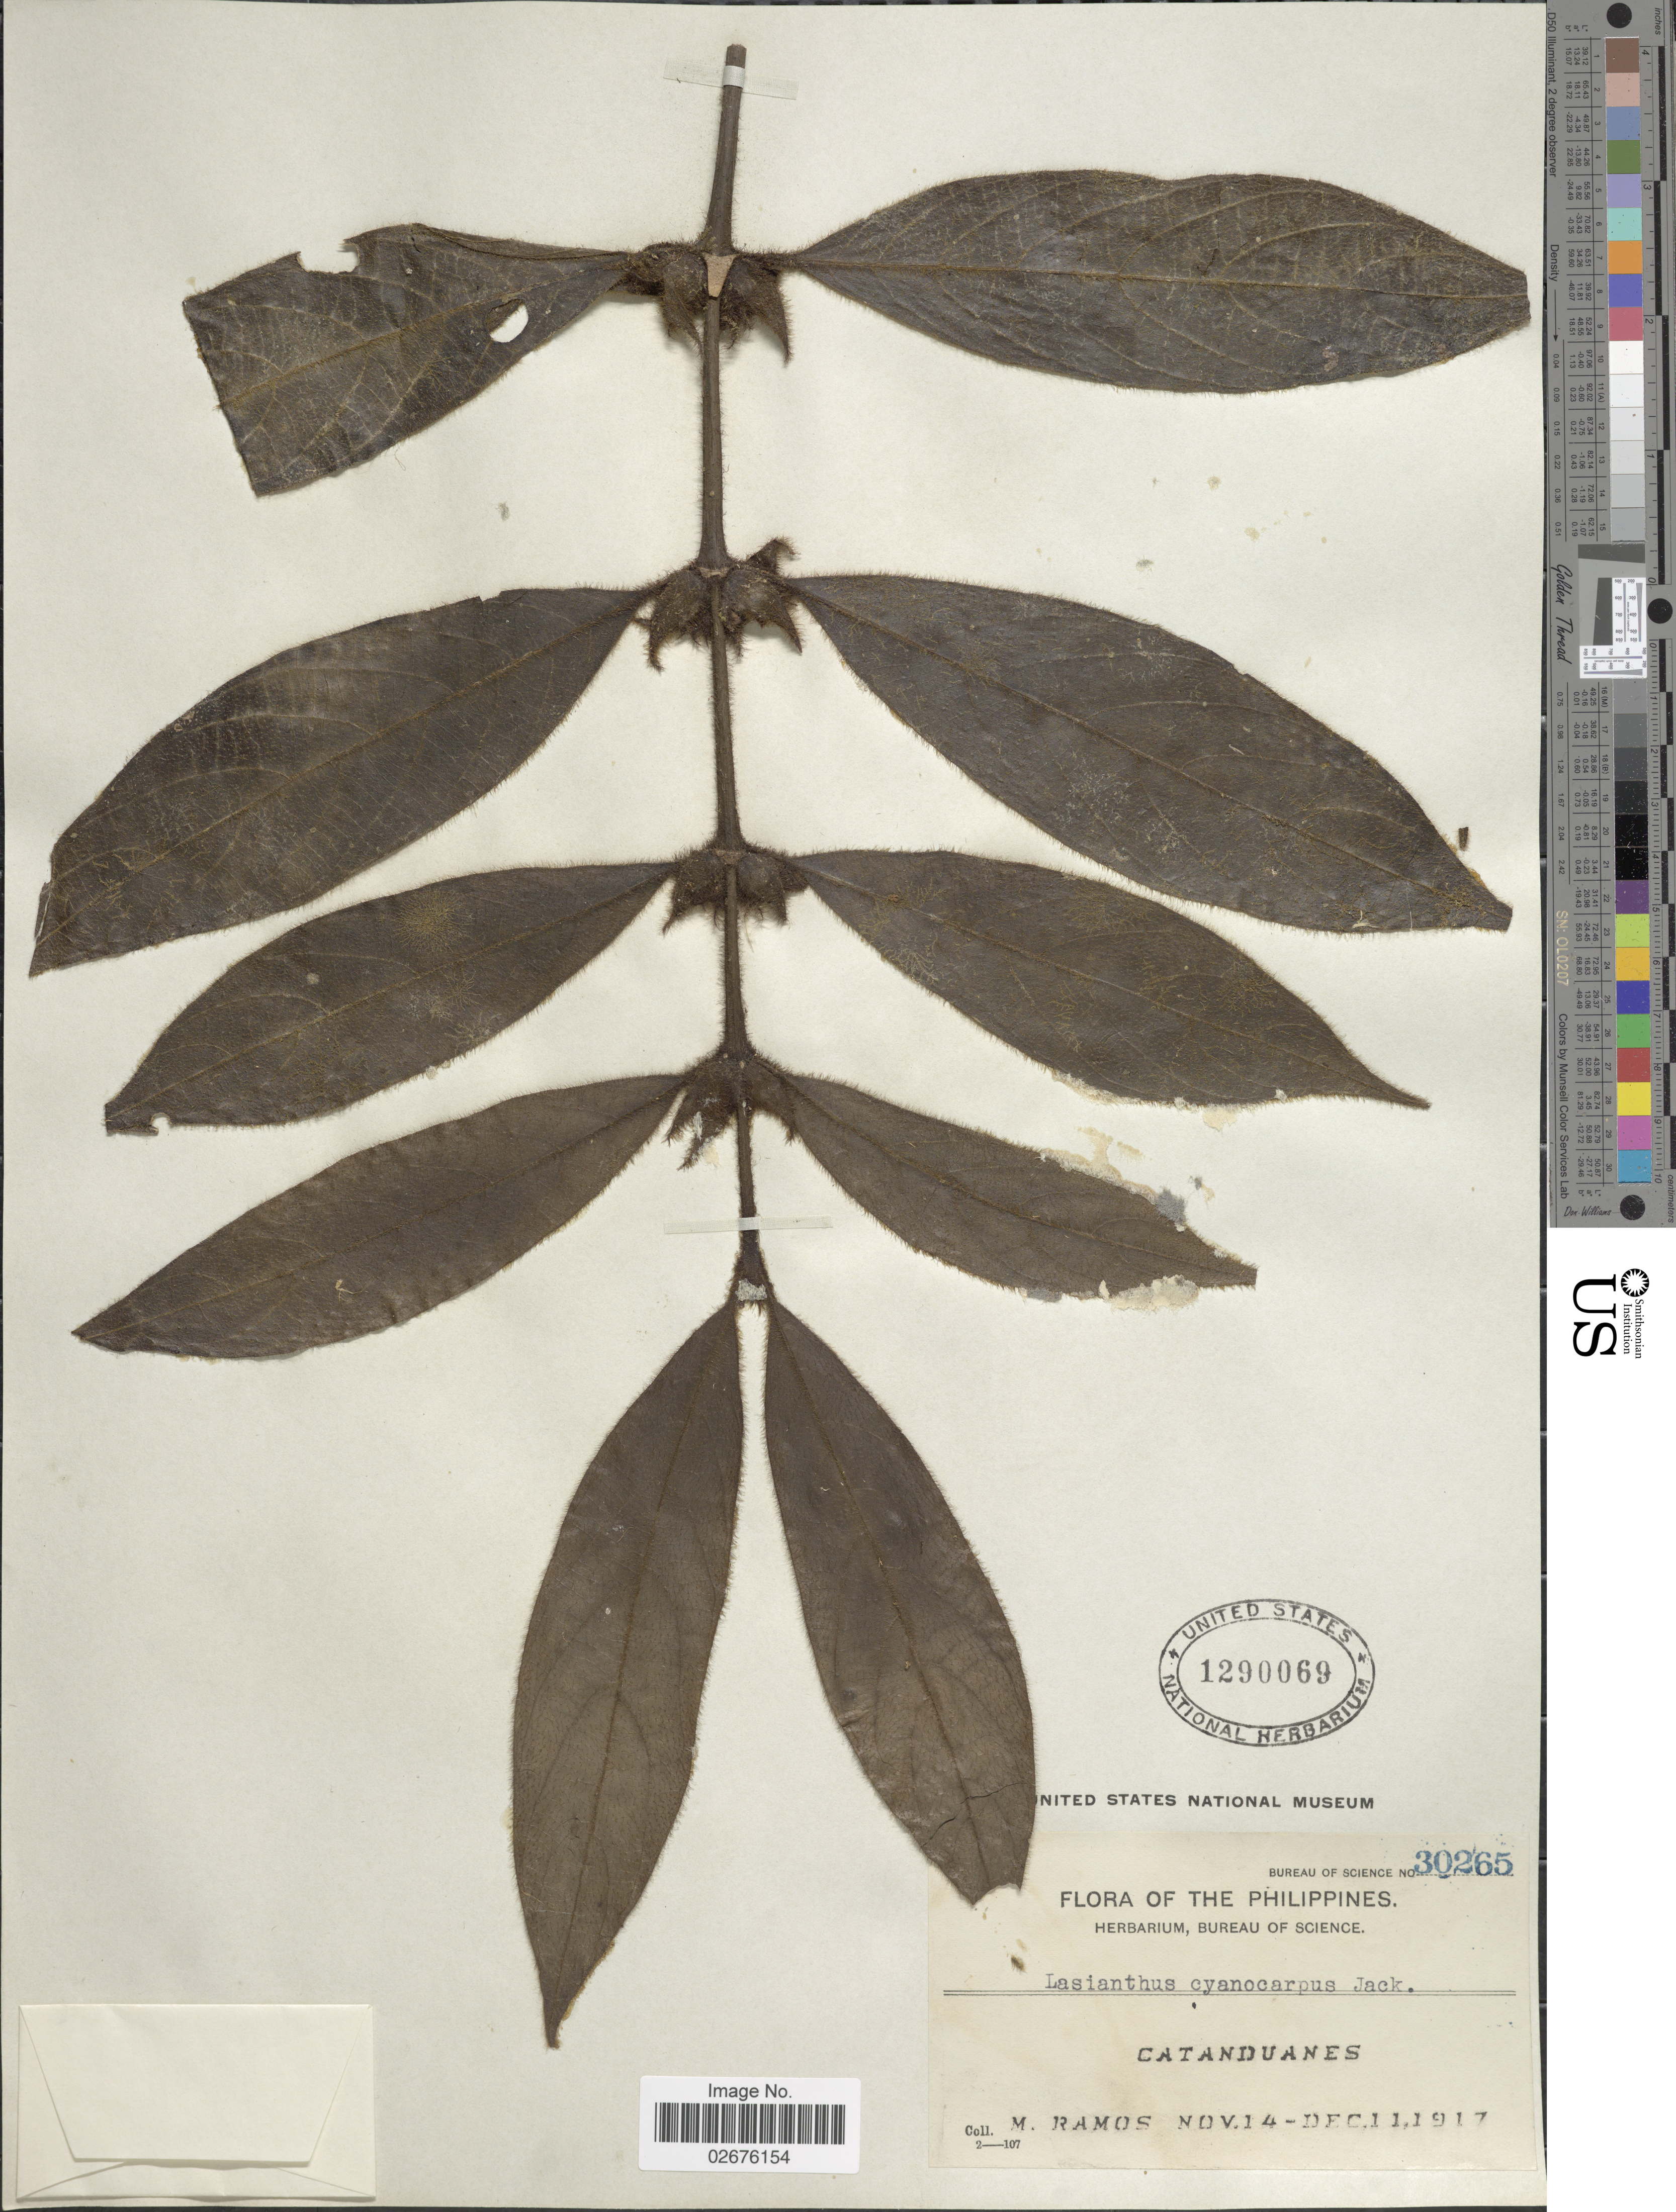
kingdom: Plantae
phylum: Tracheophyta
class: Magnoliopsida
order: Gentianales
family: Rubiaceae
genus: Lasianthus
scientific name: Lasianthus hirsutus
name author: (Roxb.) Merr.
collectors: M. Ramos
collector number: Bureau of Science 30265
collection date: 1917-11-14/1917-12-11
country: Philippines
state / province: Bicol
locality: Catanduanes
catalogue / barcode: US 1290069